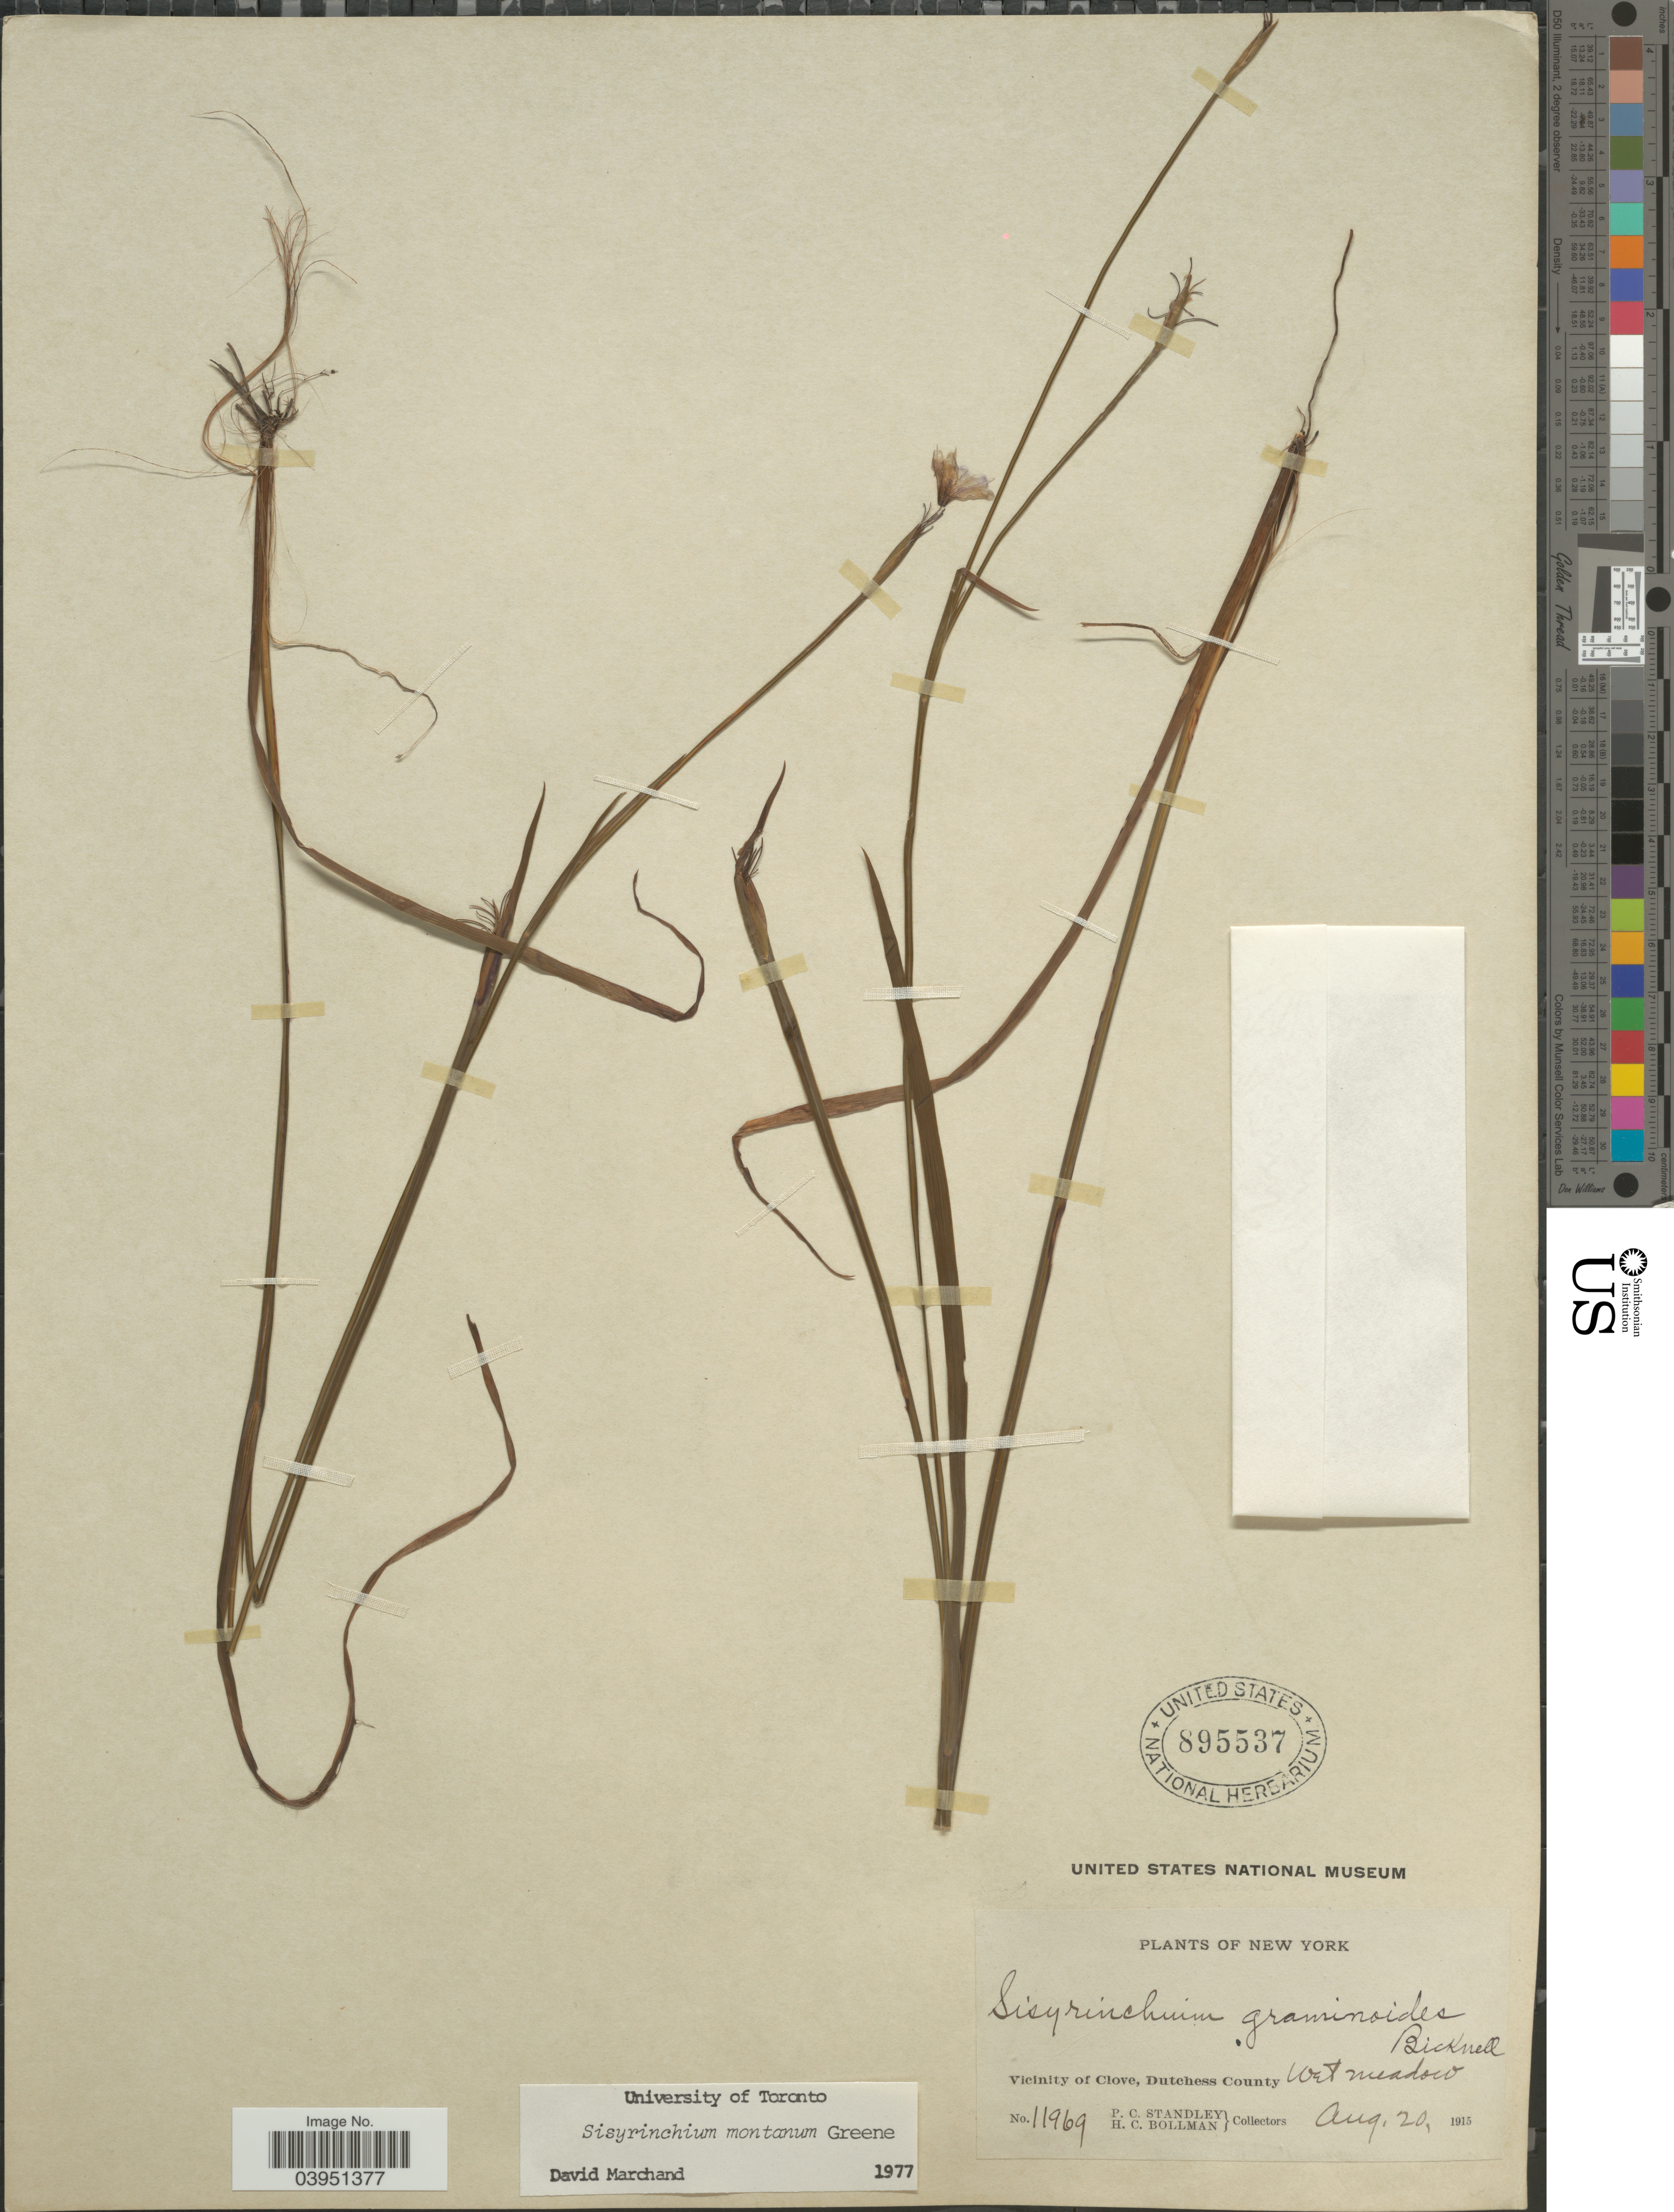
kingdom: Plantae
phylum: Tracheophyta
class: Liliopsida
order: Asparagales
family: Iridaceae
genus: Sisyrinchium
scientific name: Sisyrinchium montanum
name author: Greene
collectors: P. C. Standley & H. C. Bollman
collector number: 11969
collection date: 1915-08-20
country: United States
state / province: New York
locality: Vicinity of Clove, Dutchess County.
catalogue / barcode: US 895537